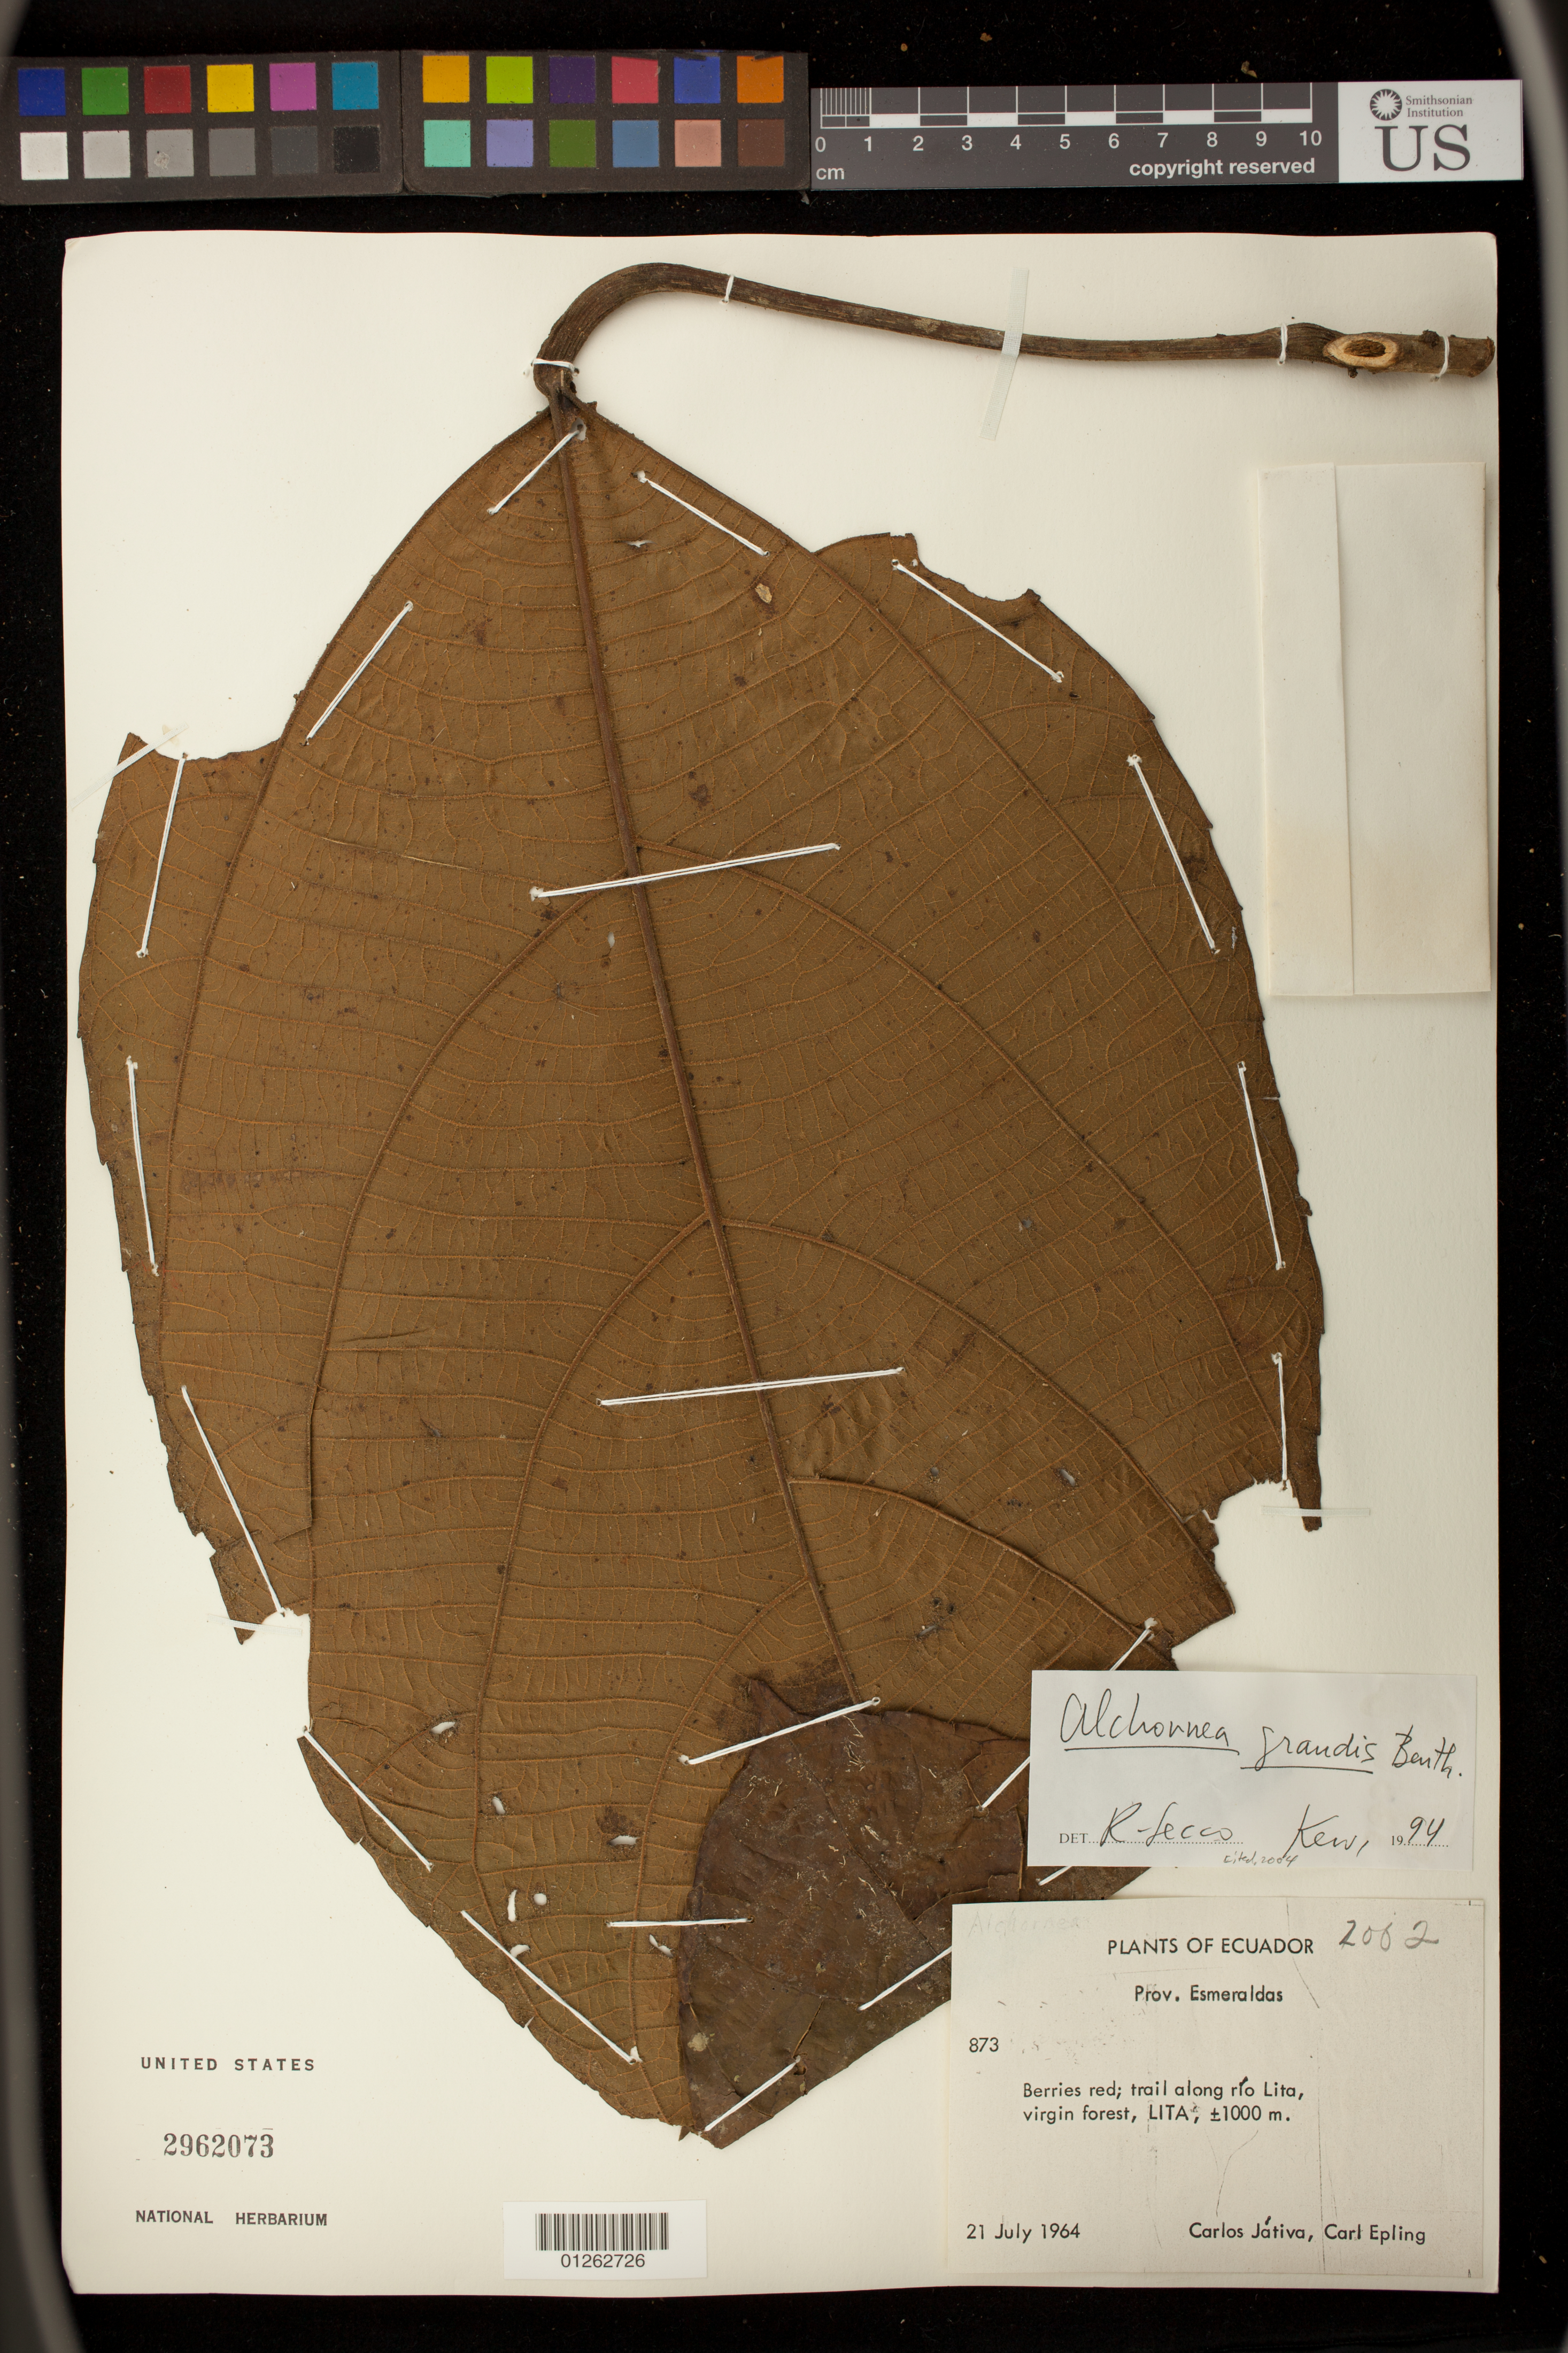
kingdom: Plantae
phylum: Tracheophyta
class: Magnoliopsida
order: Malpighiales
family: Euphorbiaceae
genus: Alchornea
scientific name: Alchornea grandis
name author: Benth.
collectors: C. D. Játiva & C. C. Epling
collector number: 873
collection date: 1964-07-21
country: Ecuador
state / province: Esmeraldas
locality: Prov. Esmeraldas, trail along Rio Lita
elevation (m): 1000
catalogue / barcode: US 2962073